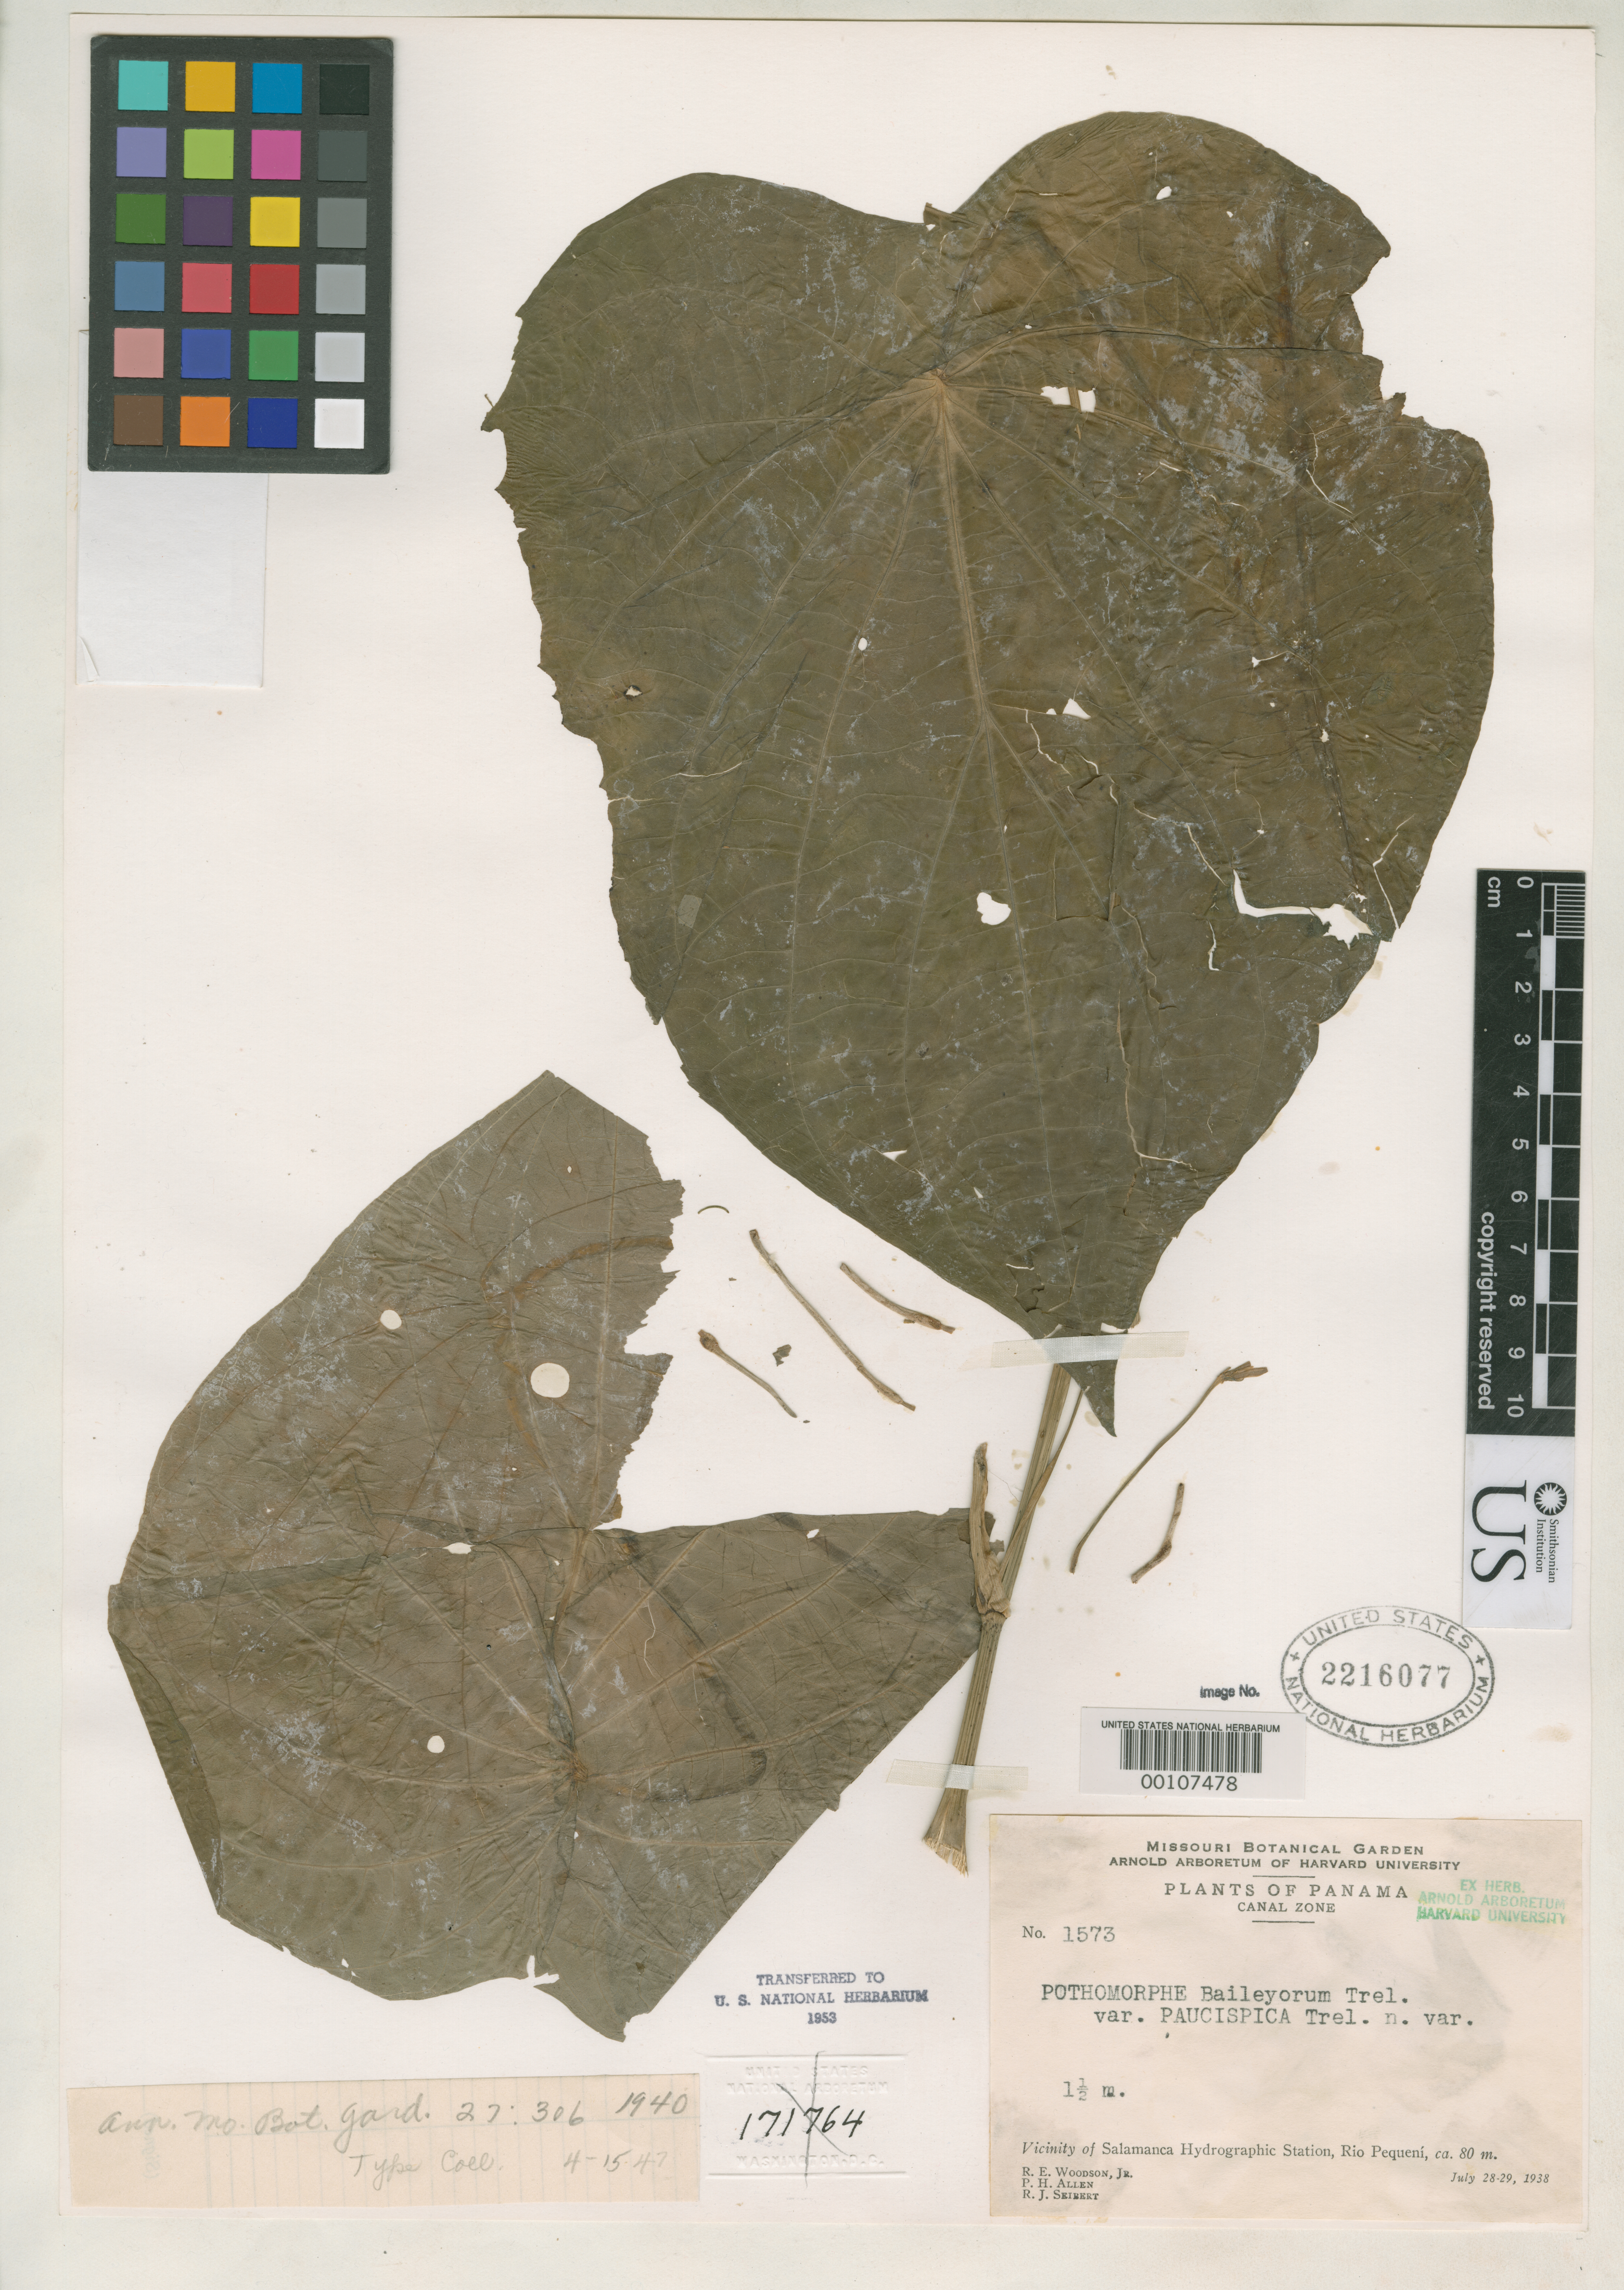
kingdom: Plantae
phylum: Tracheophyta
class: Magnoliopsida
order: Piperales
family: Piperaceae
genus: Pothomorphe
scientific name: Pothomorphe baileyorum var. paucispica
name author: Trel.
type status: Isotype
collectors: R. E. Woodson, P. H. Allen & R. J. Seibert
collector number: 1573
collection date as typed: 28 Jul 1938 to 29 Jul 1938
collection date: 1938-07-28/1938-07-29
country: Panama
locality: Salamanca Hydrographic Station, Rio Pequeni.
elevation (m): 80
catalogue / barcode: US 2216077